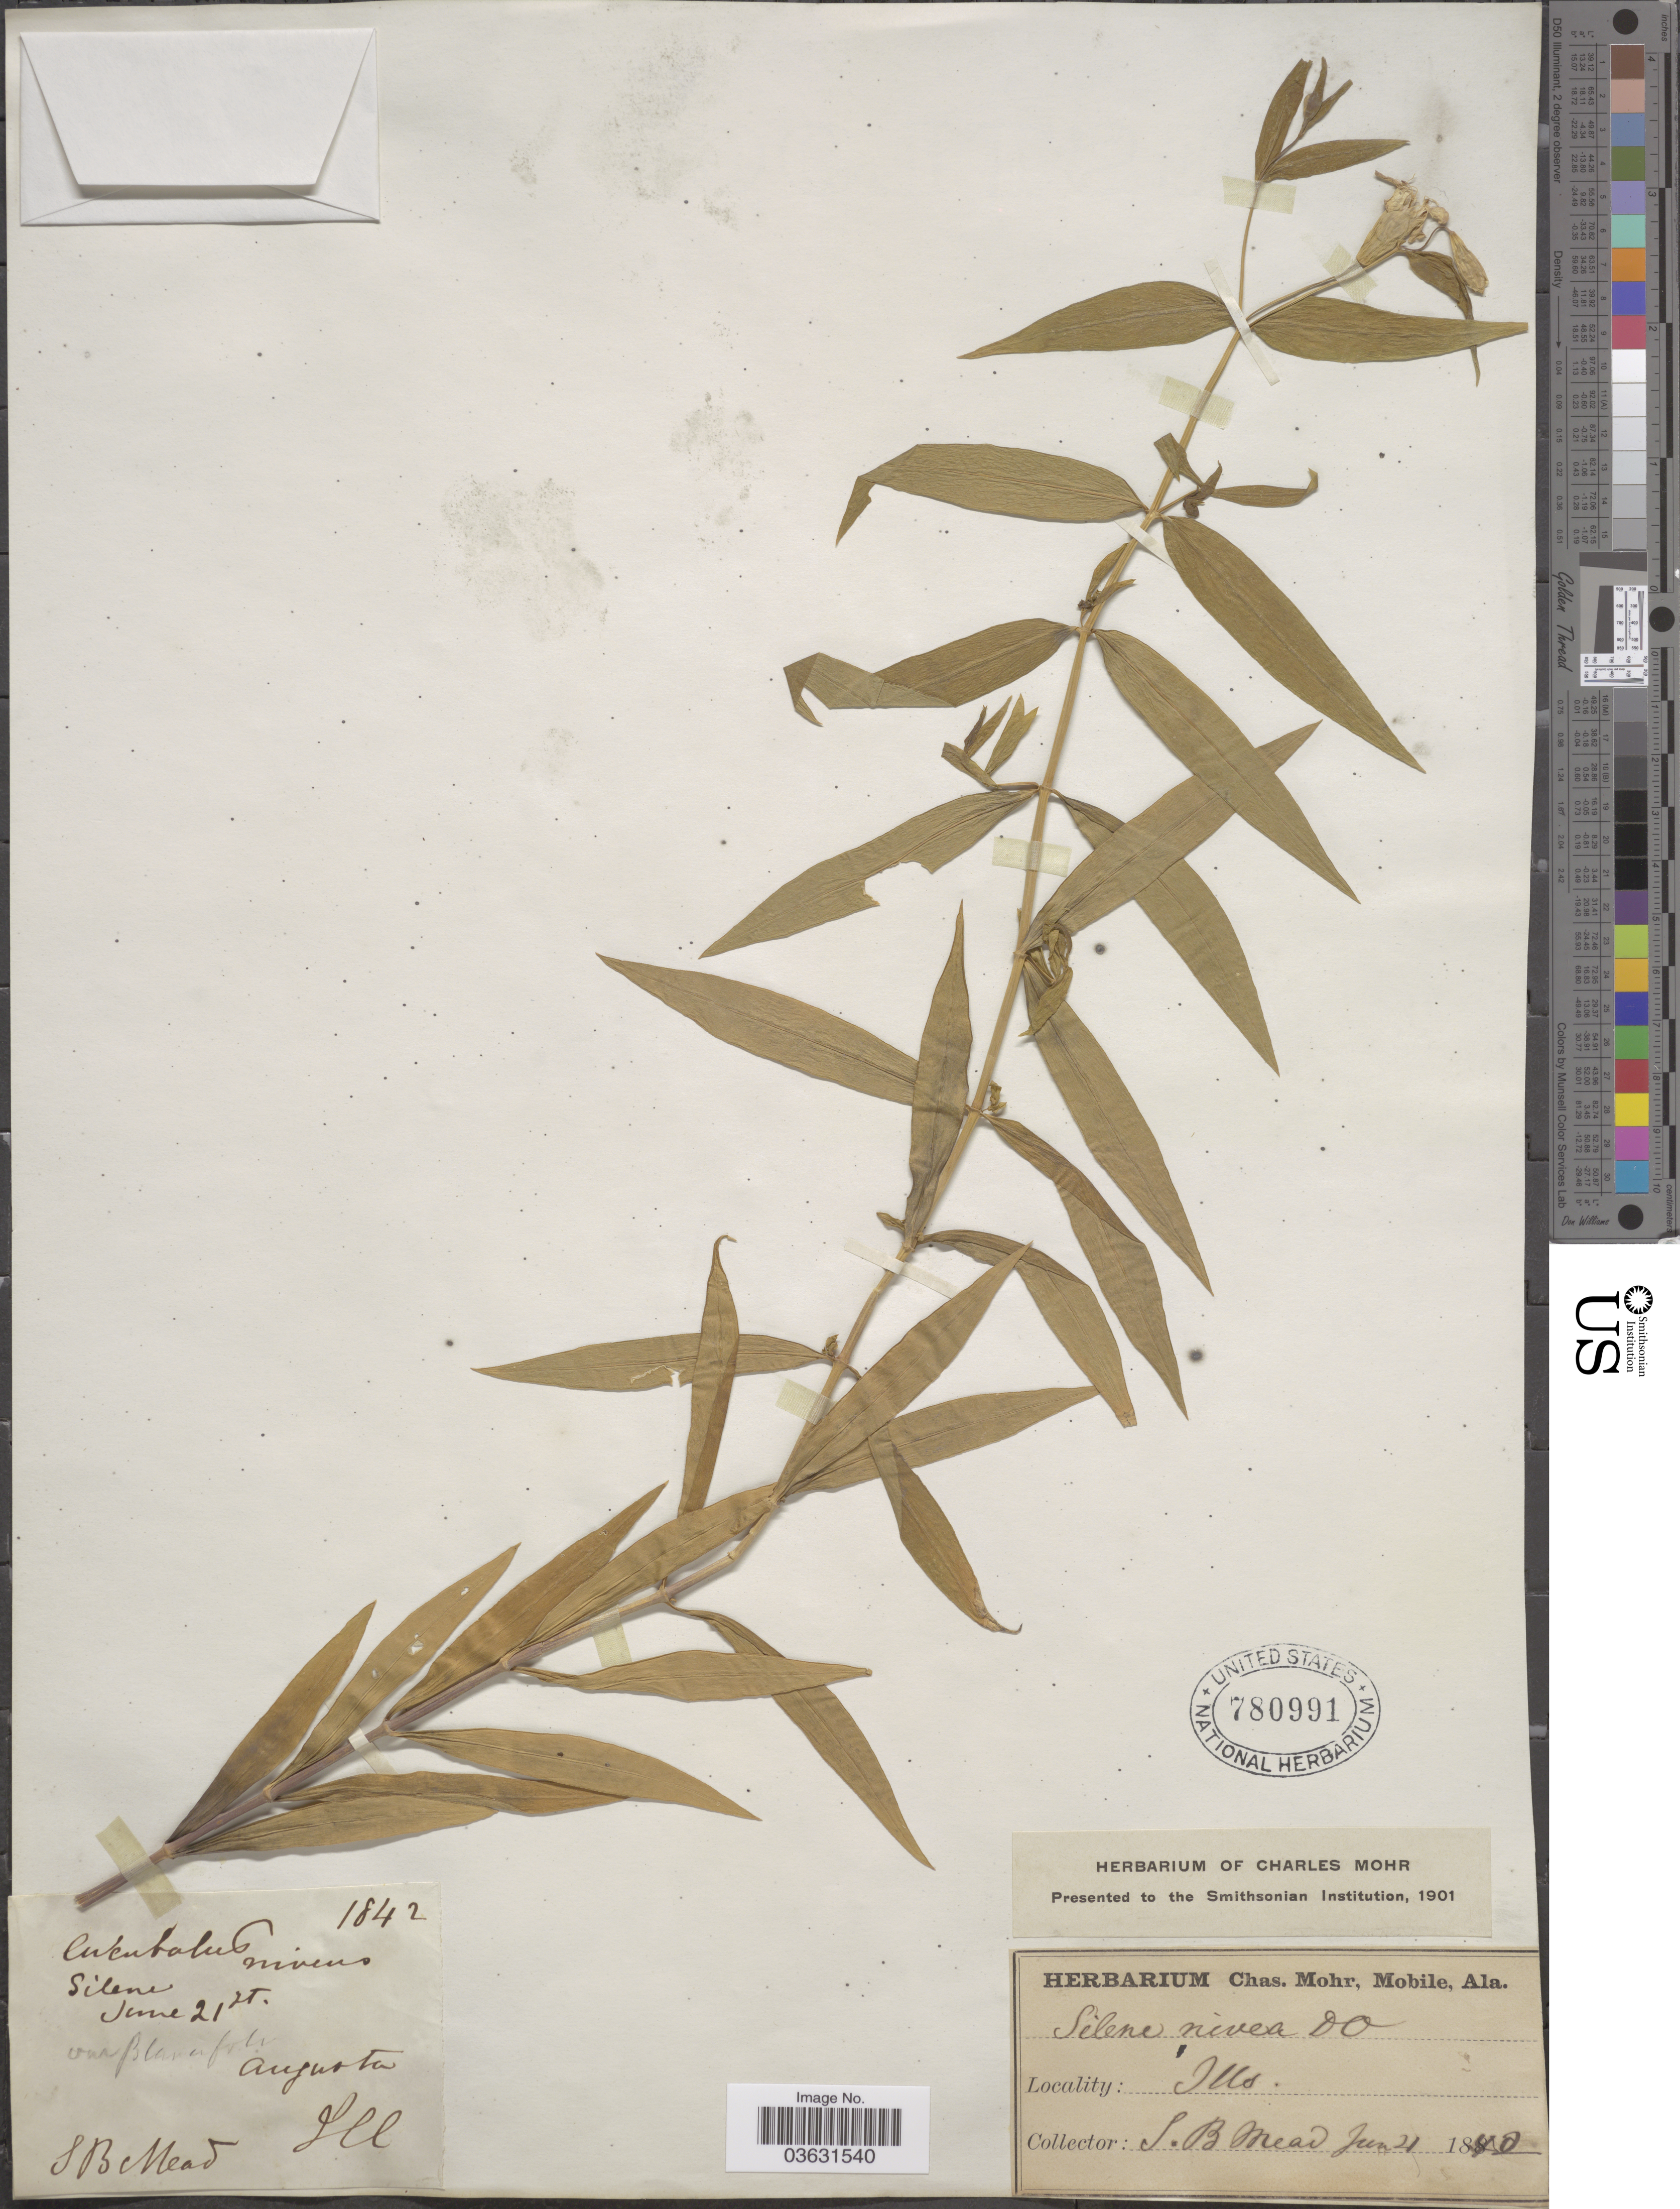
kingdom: Plantae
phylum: Tracheophyta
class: Magnoliopsida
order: Caryophyllales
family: Caryophyllaceae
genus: Silene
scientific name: Silene nivea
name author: (Nutt.) Muhl. ex DC.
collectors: S. Mead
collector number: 1842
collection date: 1840-06-21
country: United States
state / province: Illinois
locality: Augusta.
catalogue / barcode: US 780991